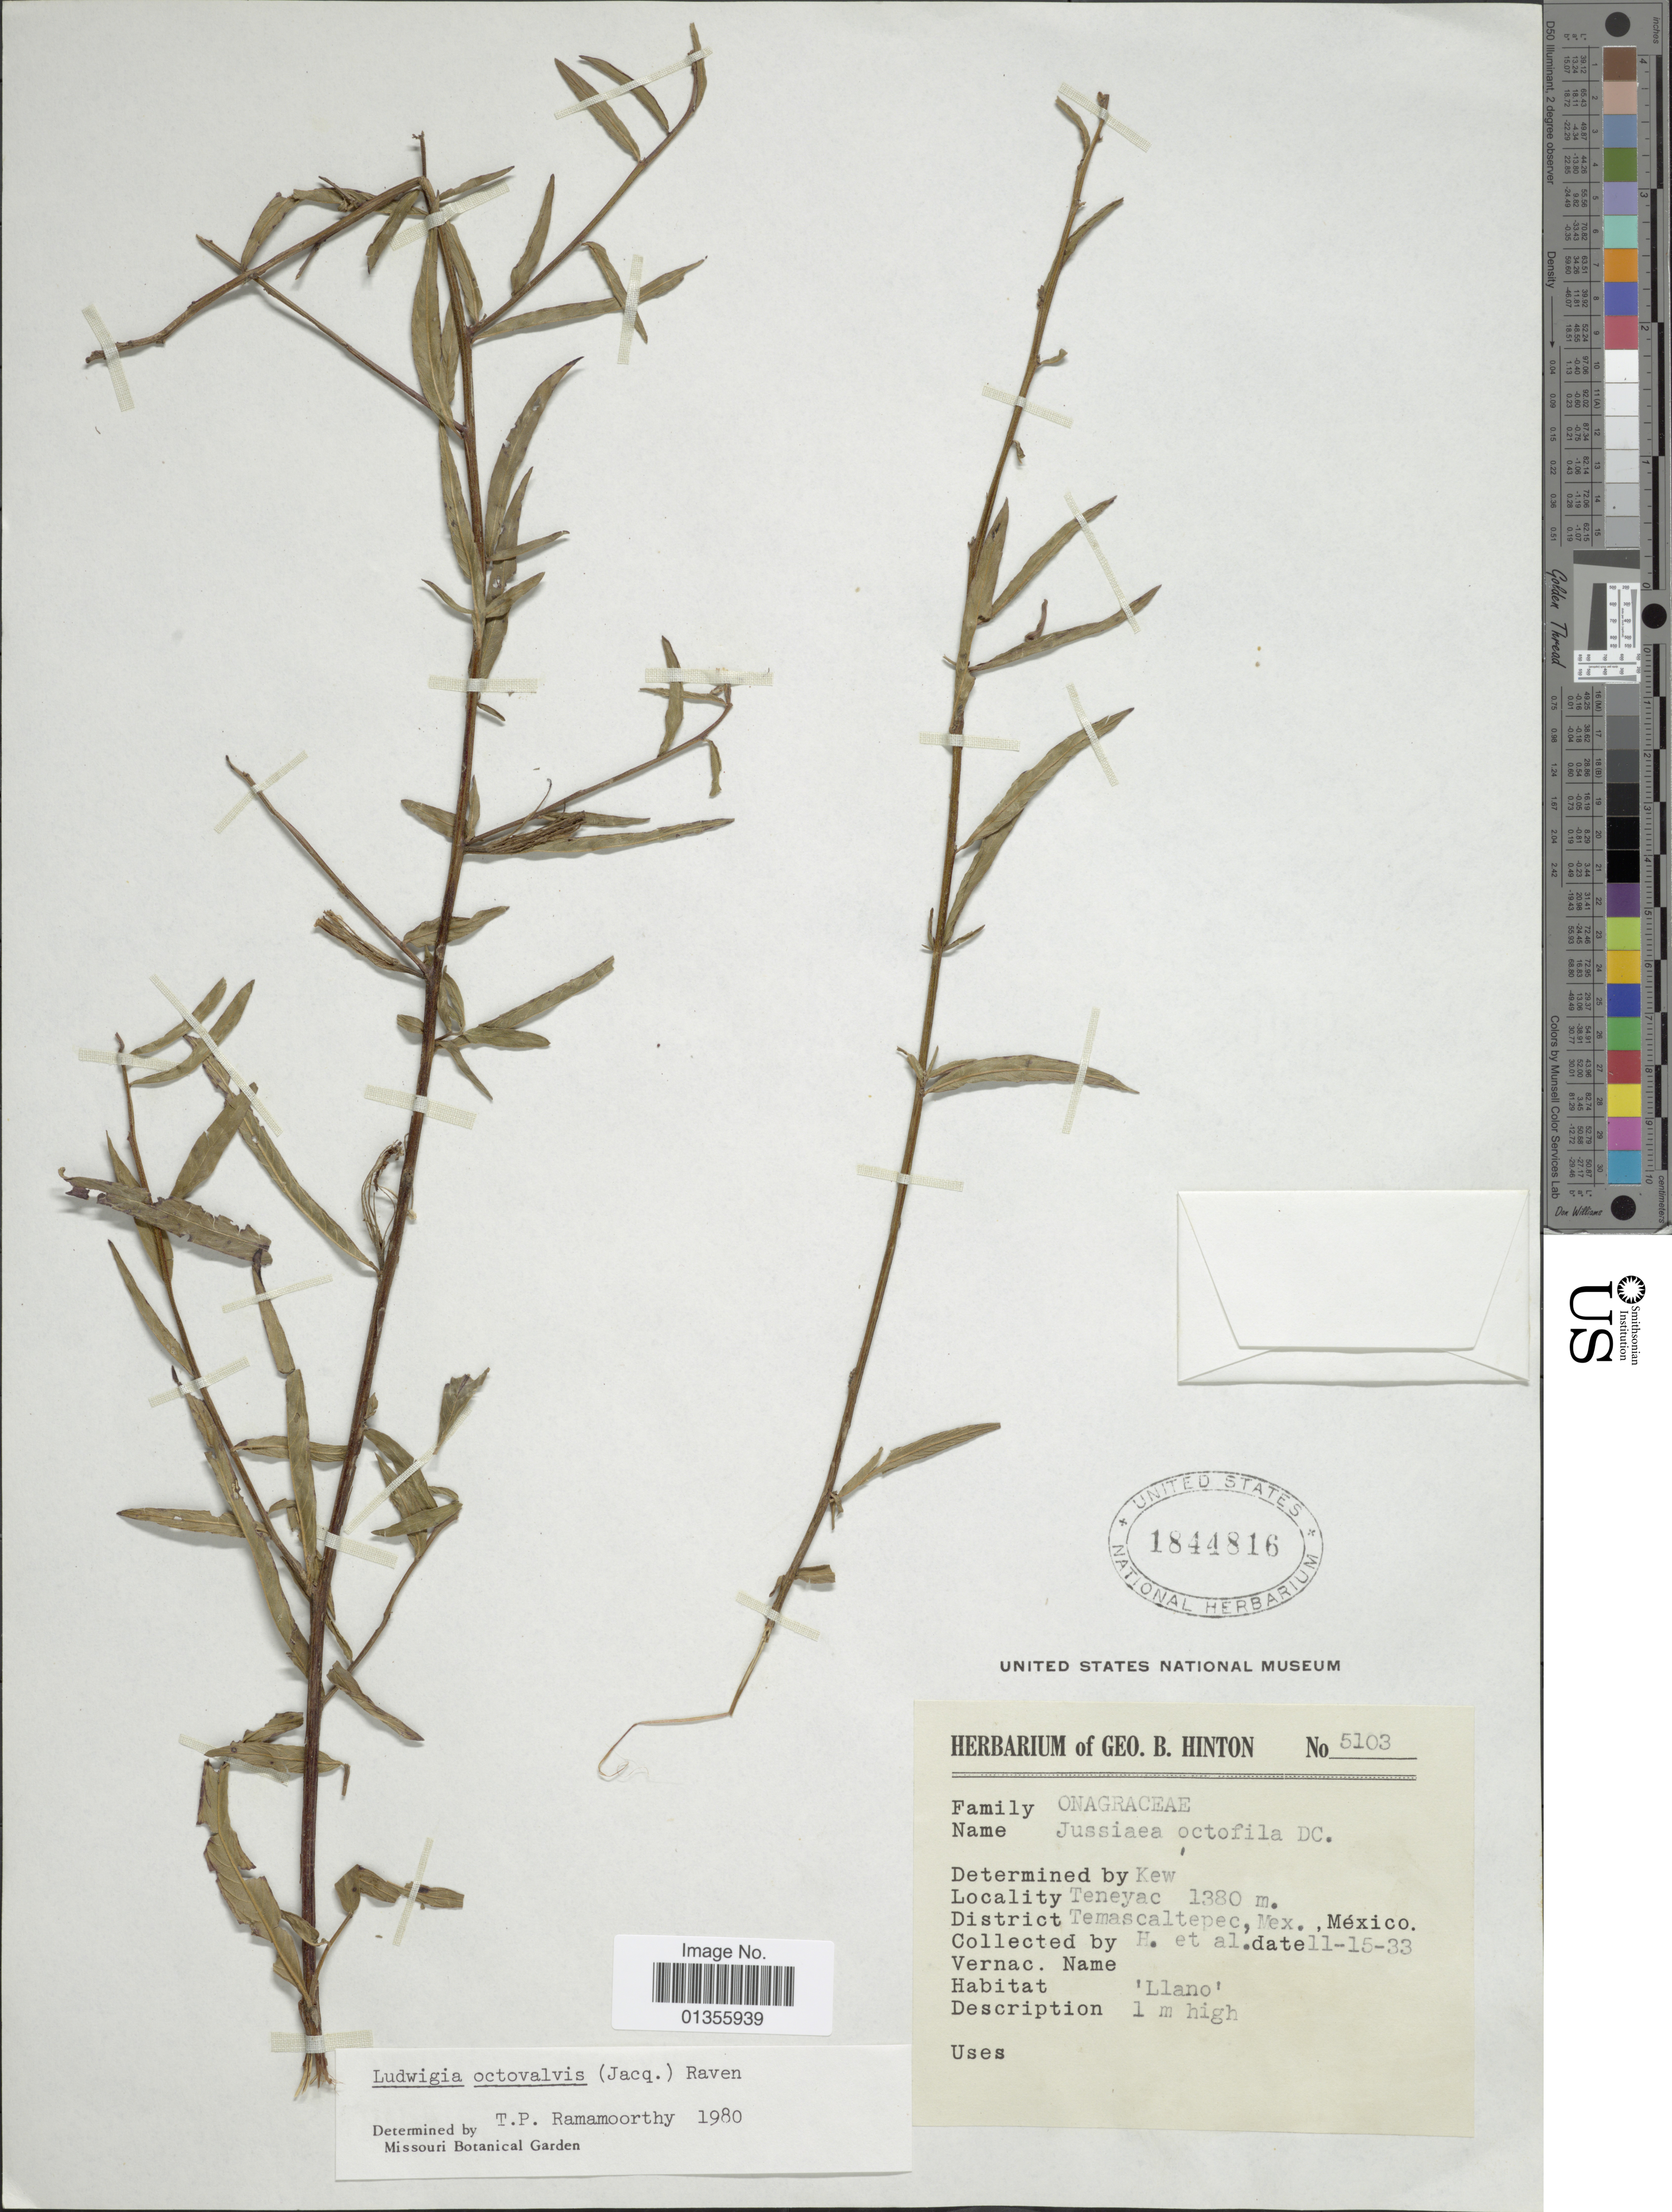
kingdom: Plantae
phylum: Tracheophyta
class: Magnoliopsida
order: Myrtales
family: Onagraceae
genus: Ludwigia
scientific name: Ludwigia octovalvis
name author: (Jacq.) P.H. Raven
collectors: G. B. Hinton & et al.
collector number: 5103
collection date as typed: Transcribed d/m/y: 15/11/33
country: Mexico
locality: Teneyac. District Temascaltepec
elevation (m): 1380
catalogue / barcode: US 1844816